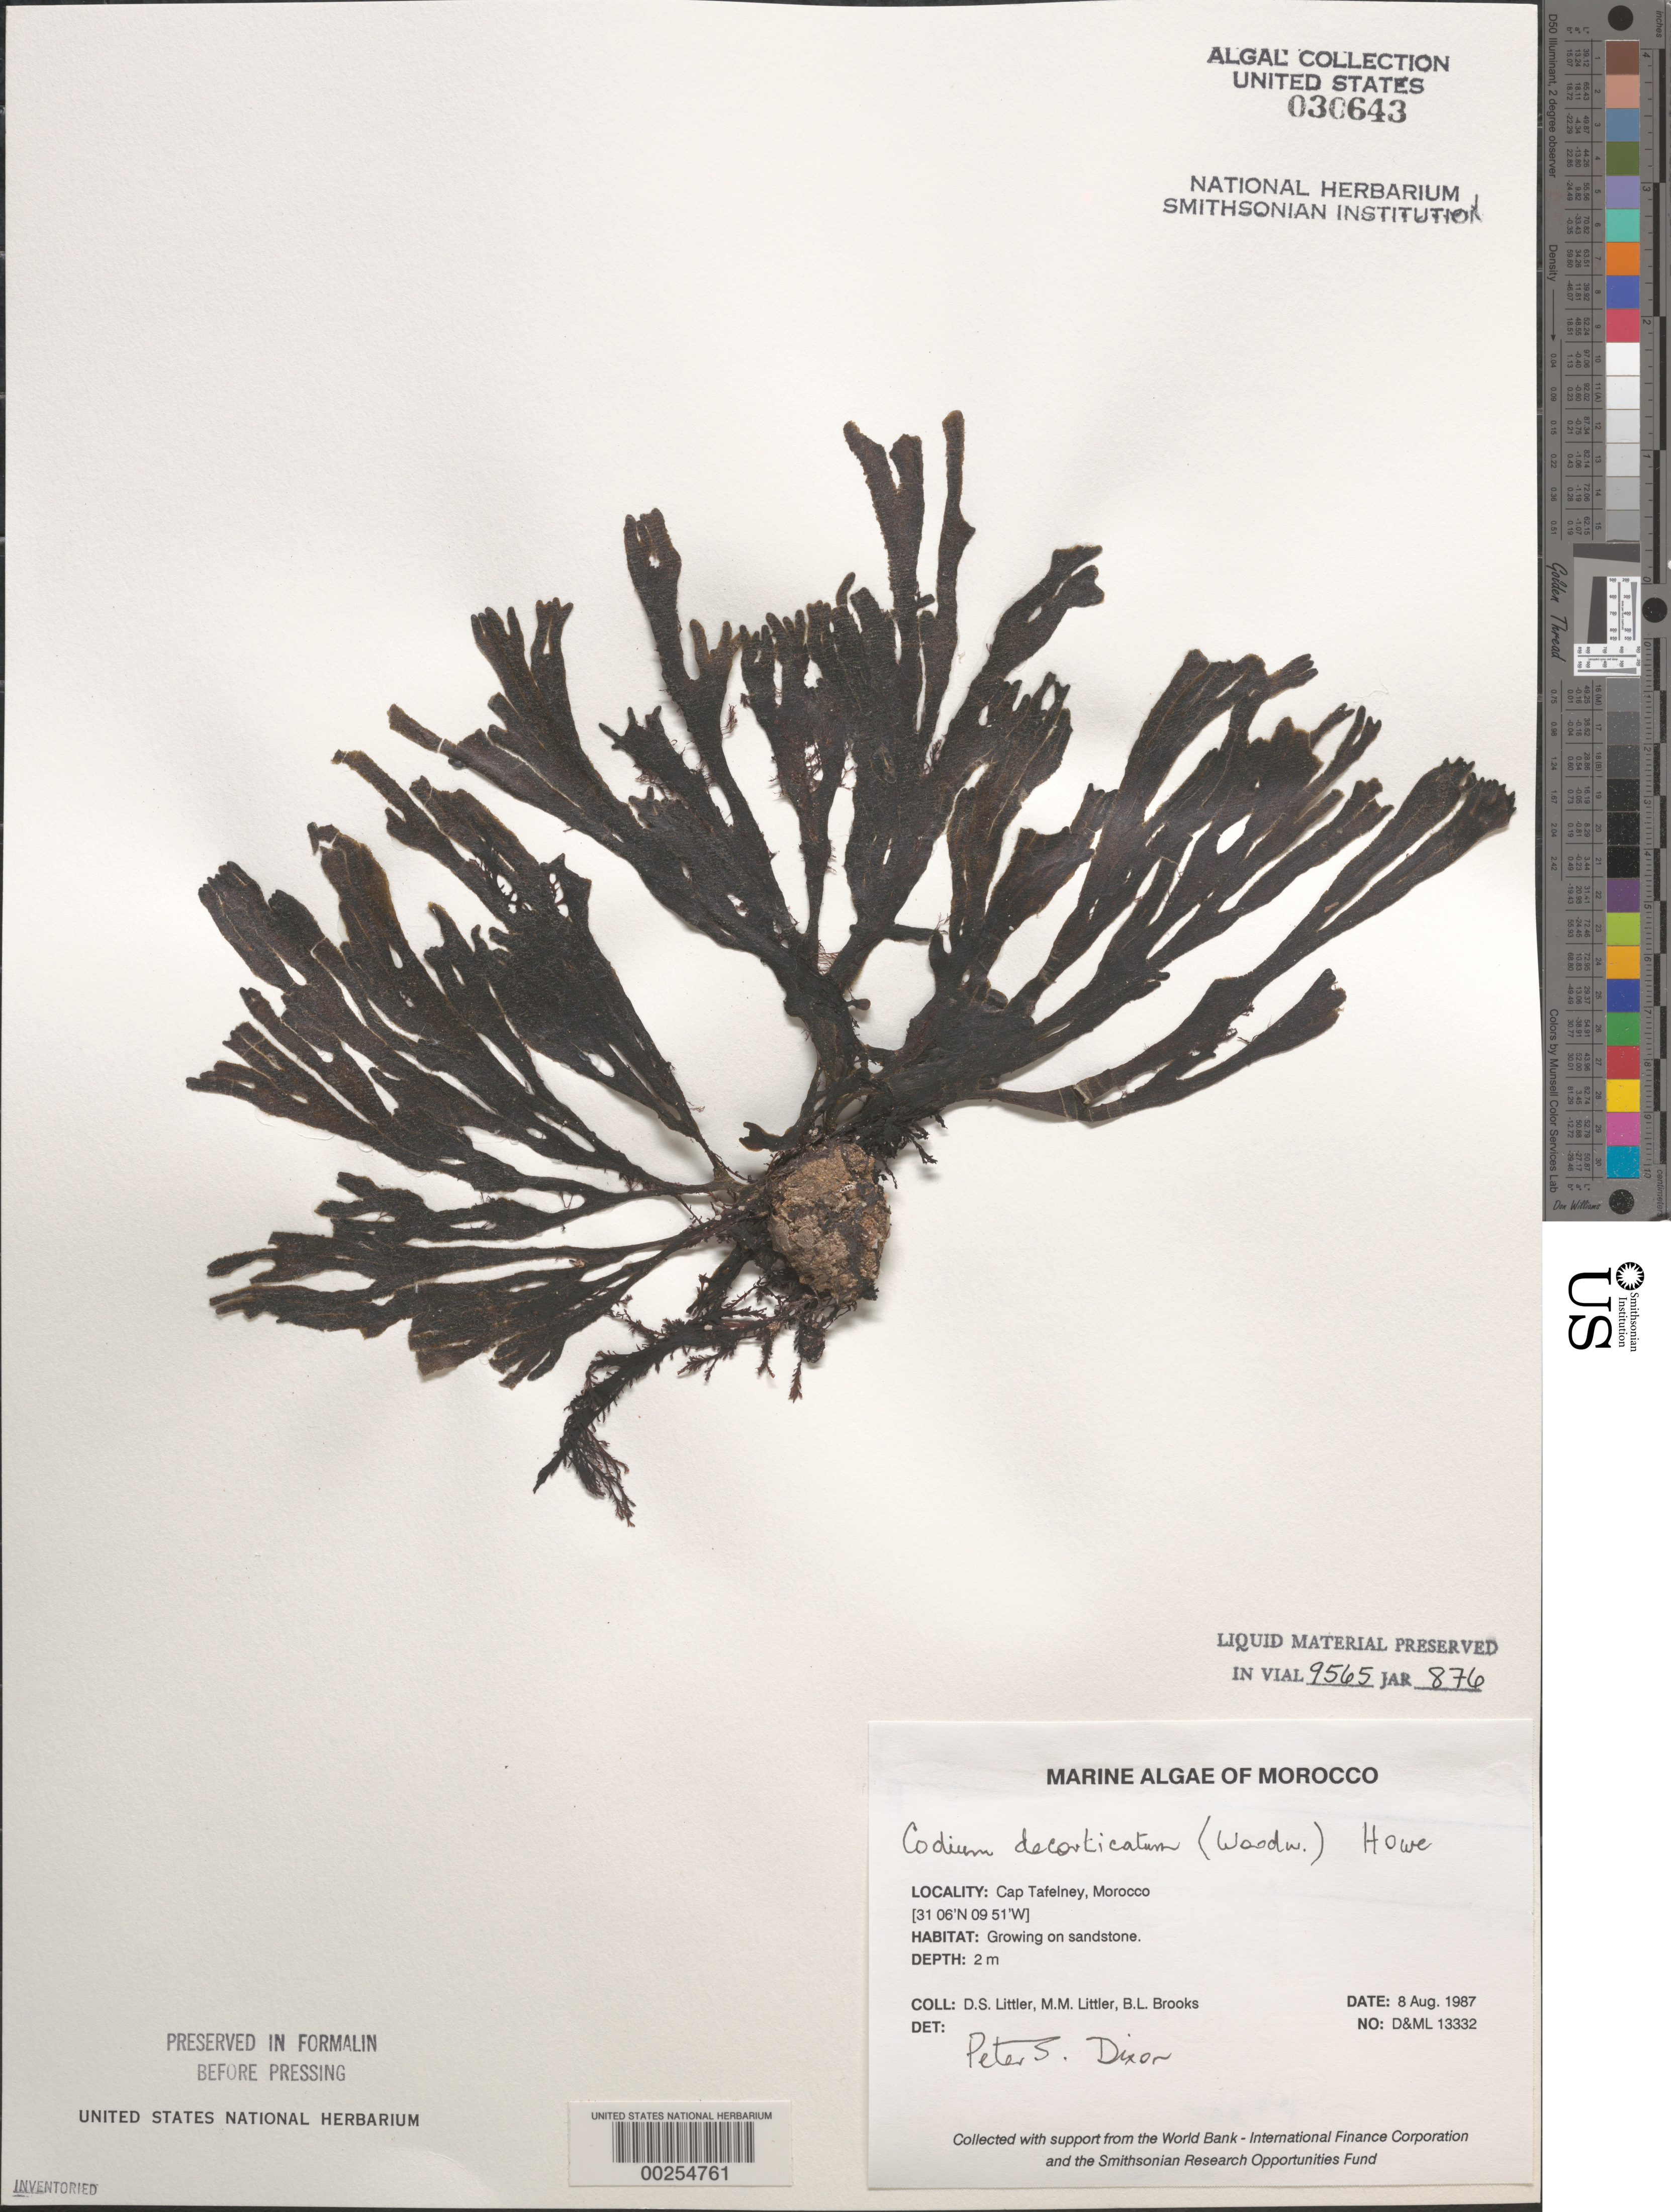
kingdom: Plantae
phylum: Chlorophyta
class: Ulvophyceae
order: Bryopsidales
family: Codiaceae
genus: Codium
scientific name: Codium decorticatum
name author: (Woodw.) M. Howe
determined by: Dixon, P. S.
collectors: D. S. Littler, M. M. Littler & B. Brooks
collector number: D&ML 13332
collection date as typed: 08 Aug 1987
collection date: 1987-08-08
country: Morocco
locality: Cap Tafelney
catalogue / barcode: US 30643